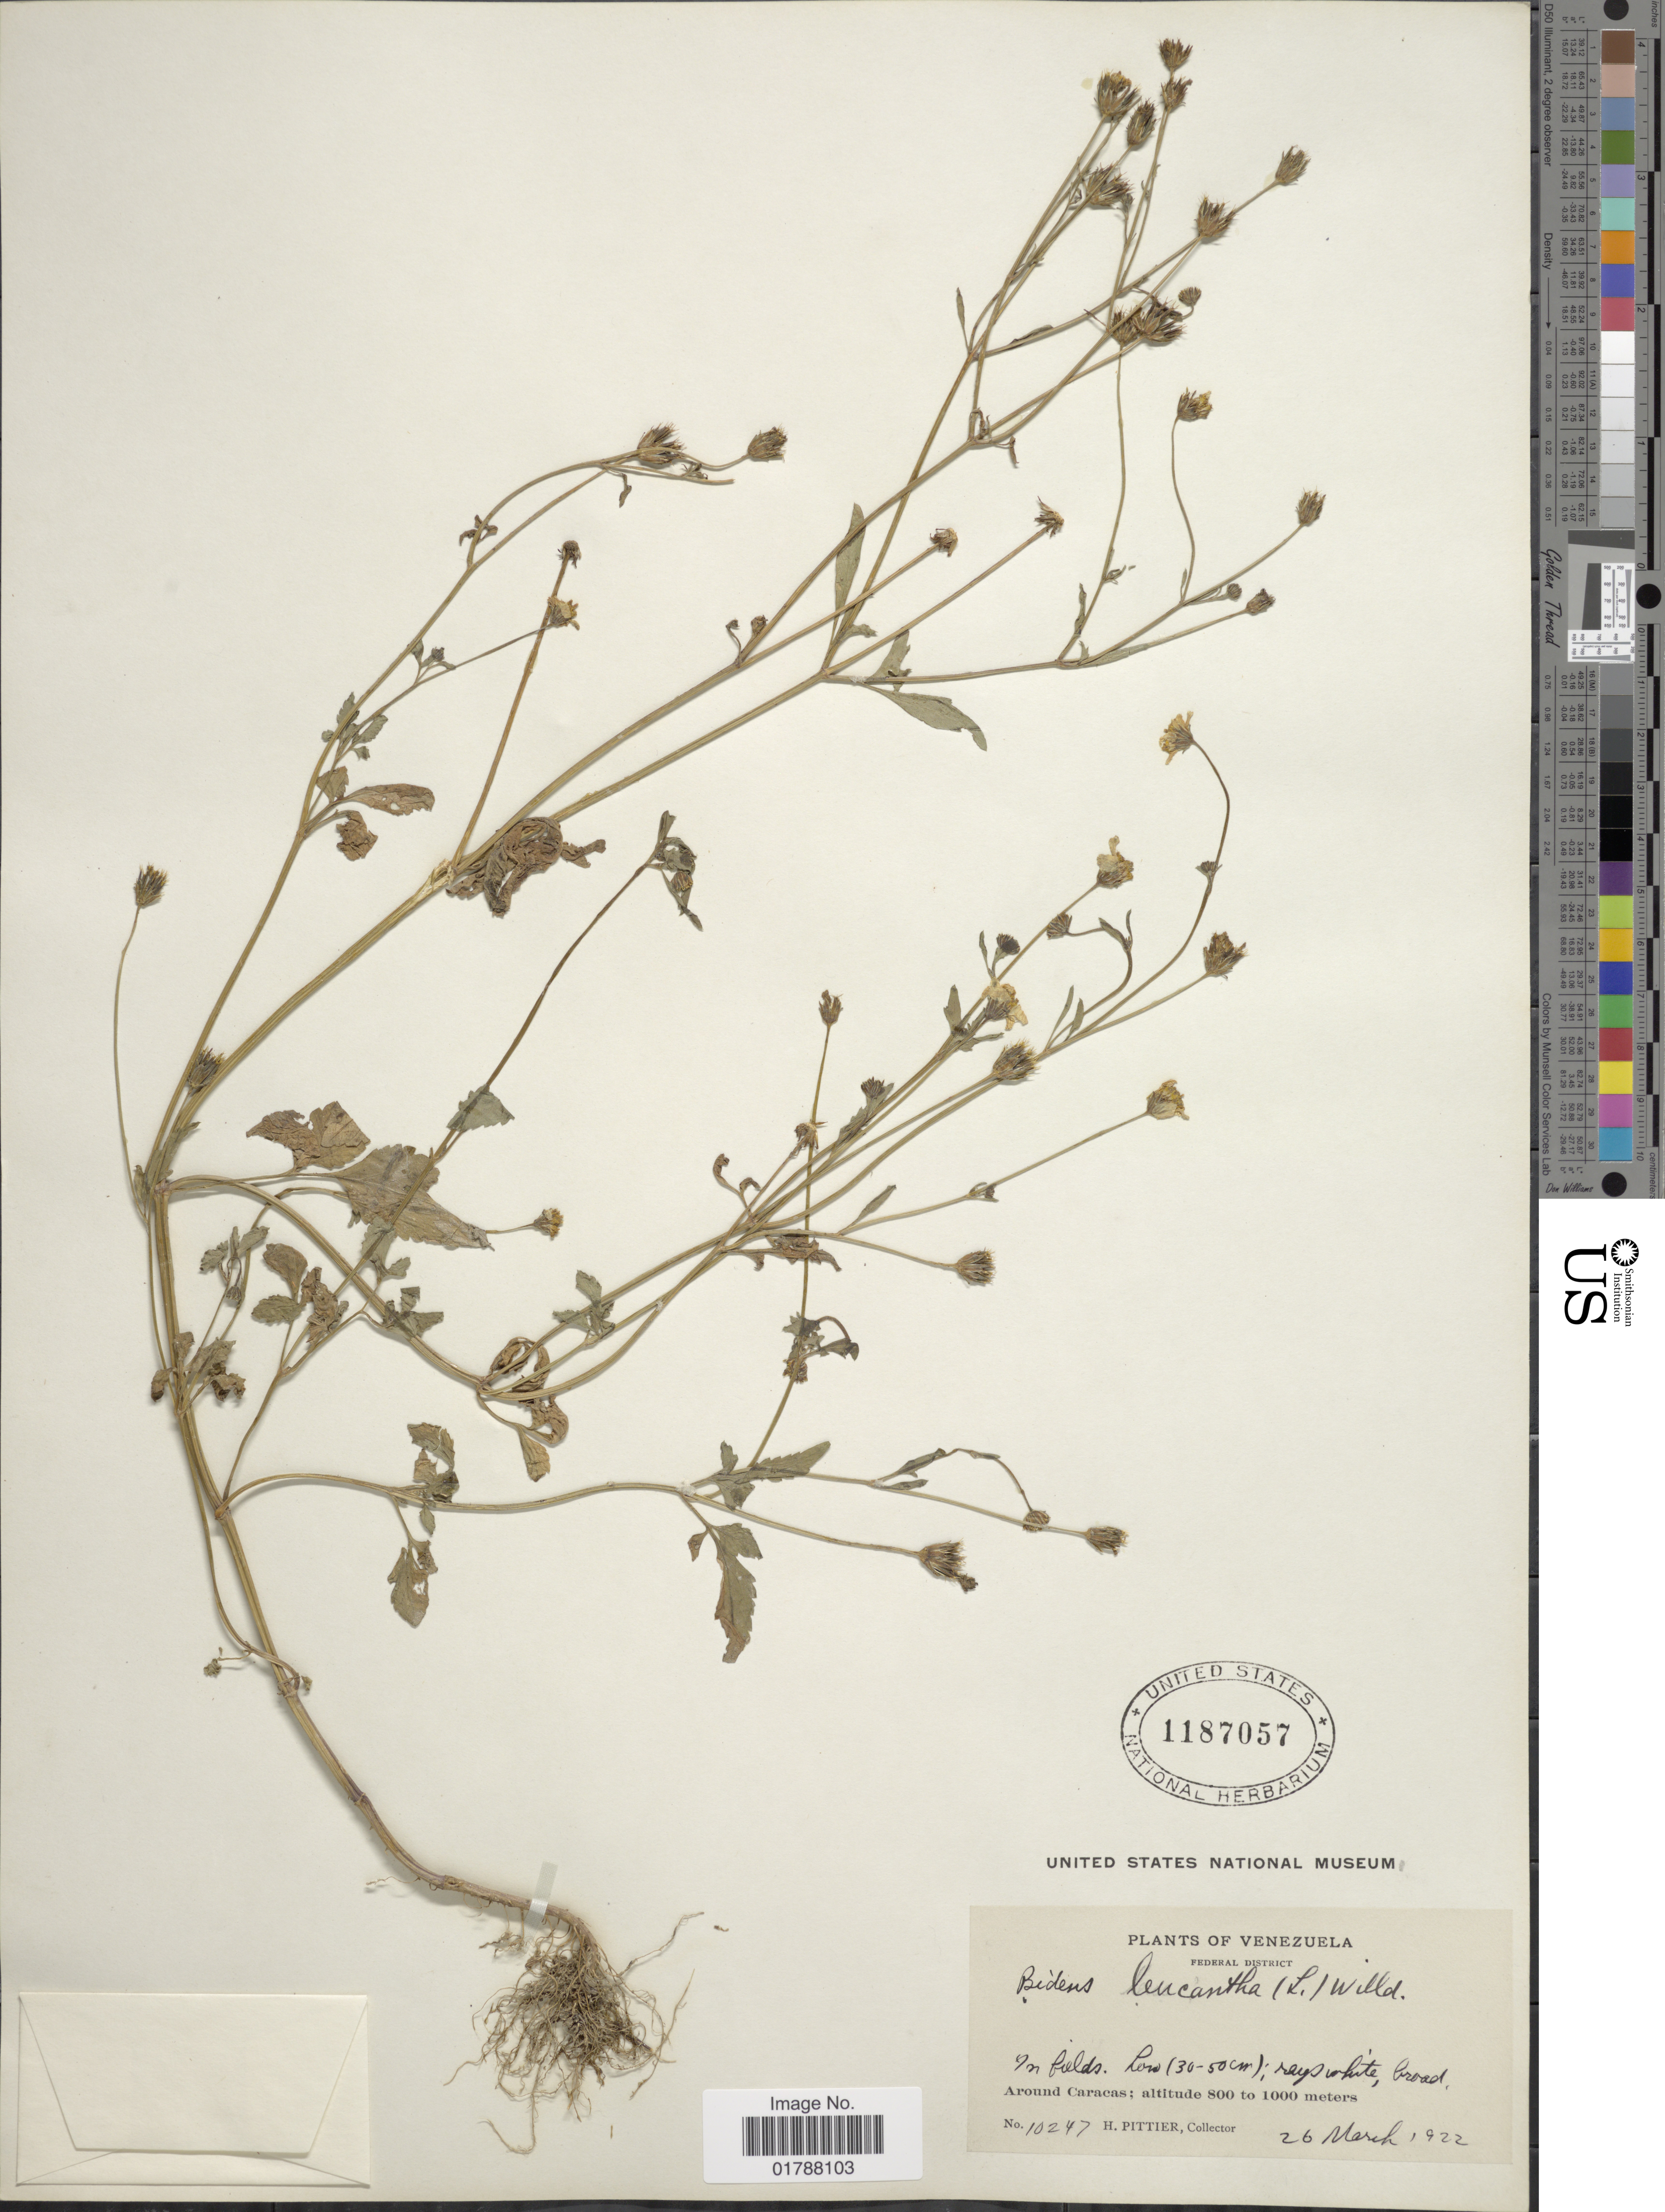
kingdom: Plantae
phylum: Tracheophyta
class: Magnoliopsida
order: Asterales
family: Asteraceae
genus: Bidens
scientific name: Bidens alba var. radiata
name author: (Sch. Bip.) R.E. Ballard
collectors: H. F. Pittier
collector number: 10247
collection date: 1922-03-26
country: Venezuela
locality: Federal District, Around Caracas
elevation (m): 800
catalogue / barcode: US 1187057